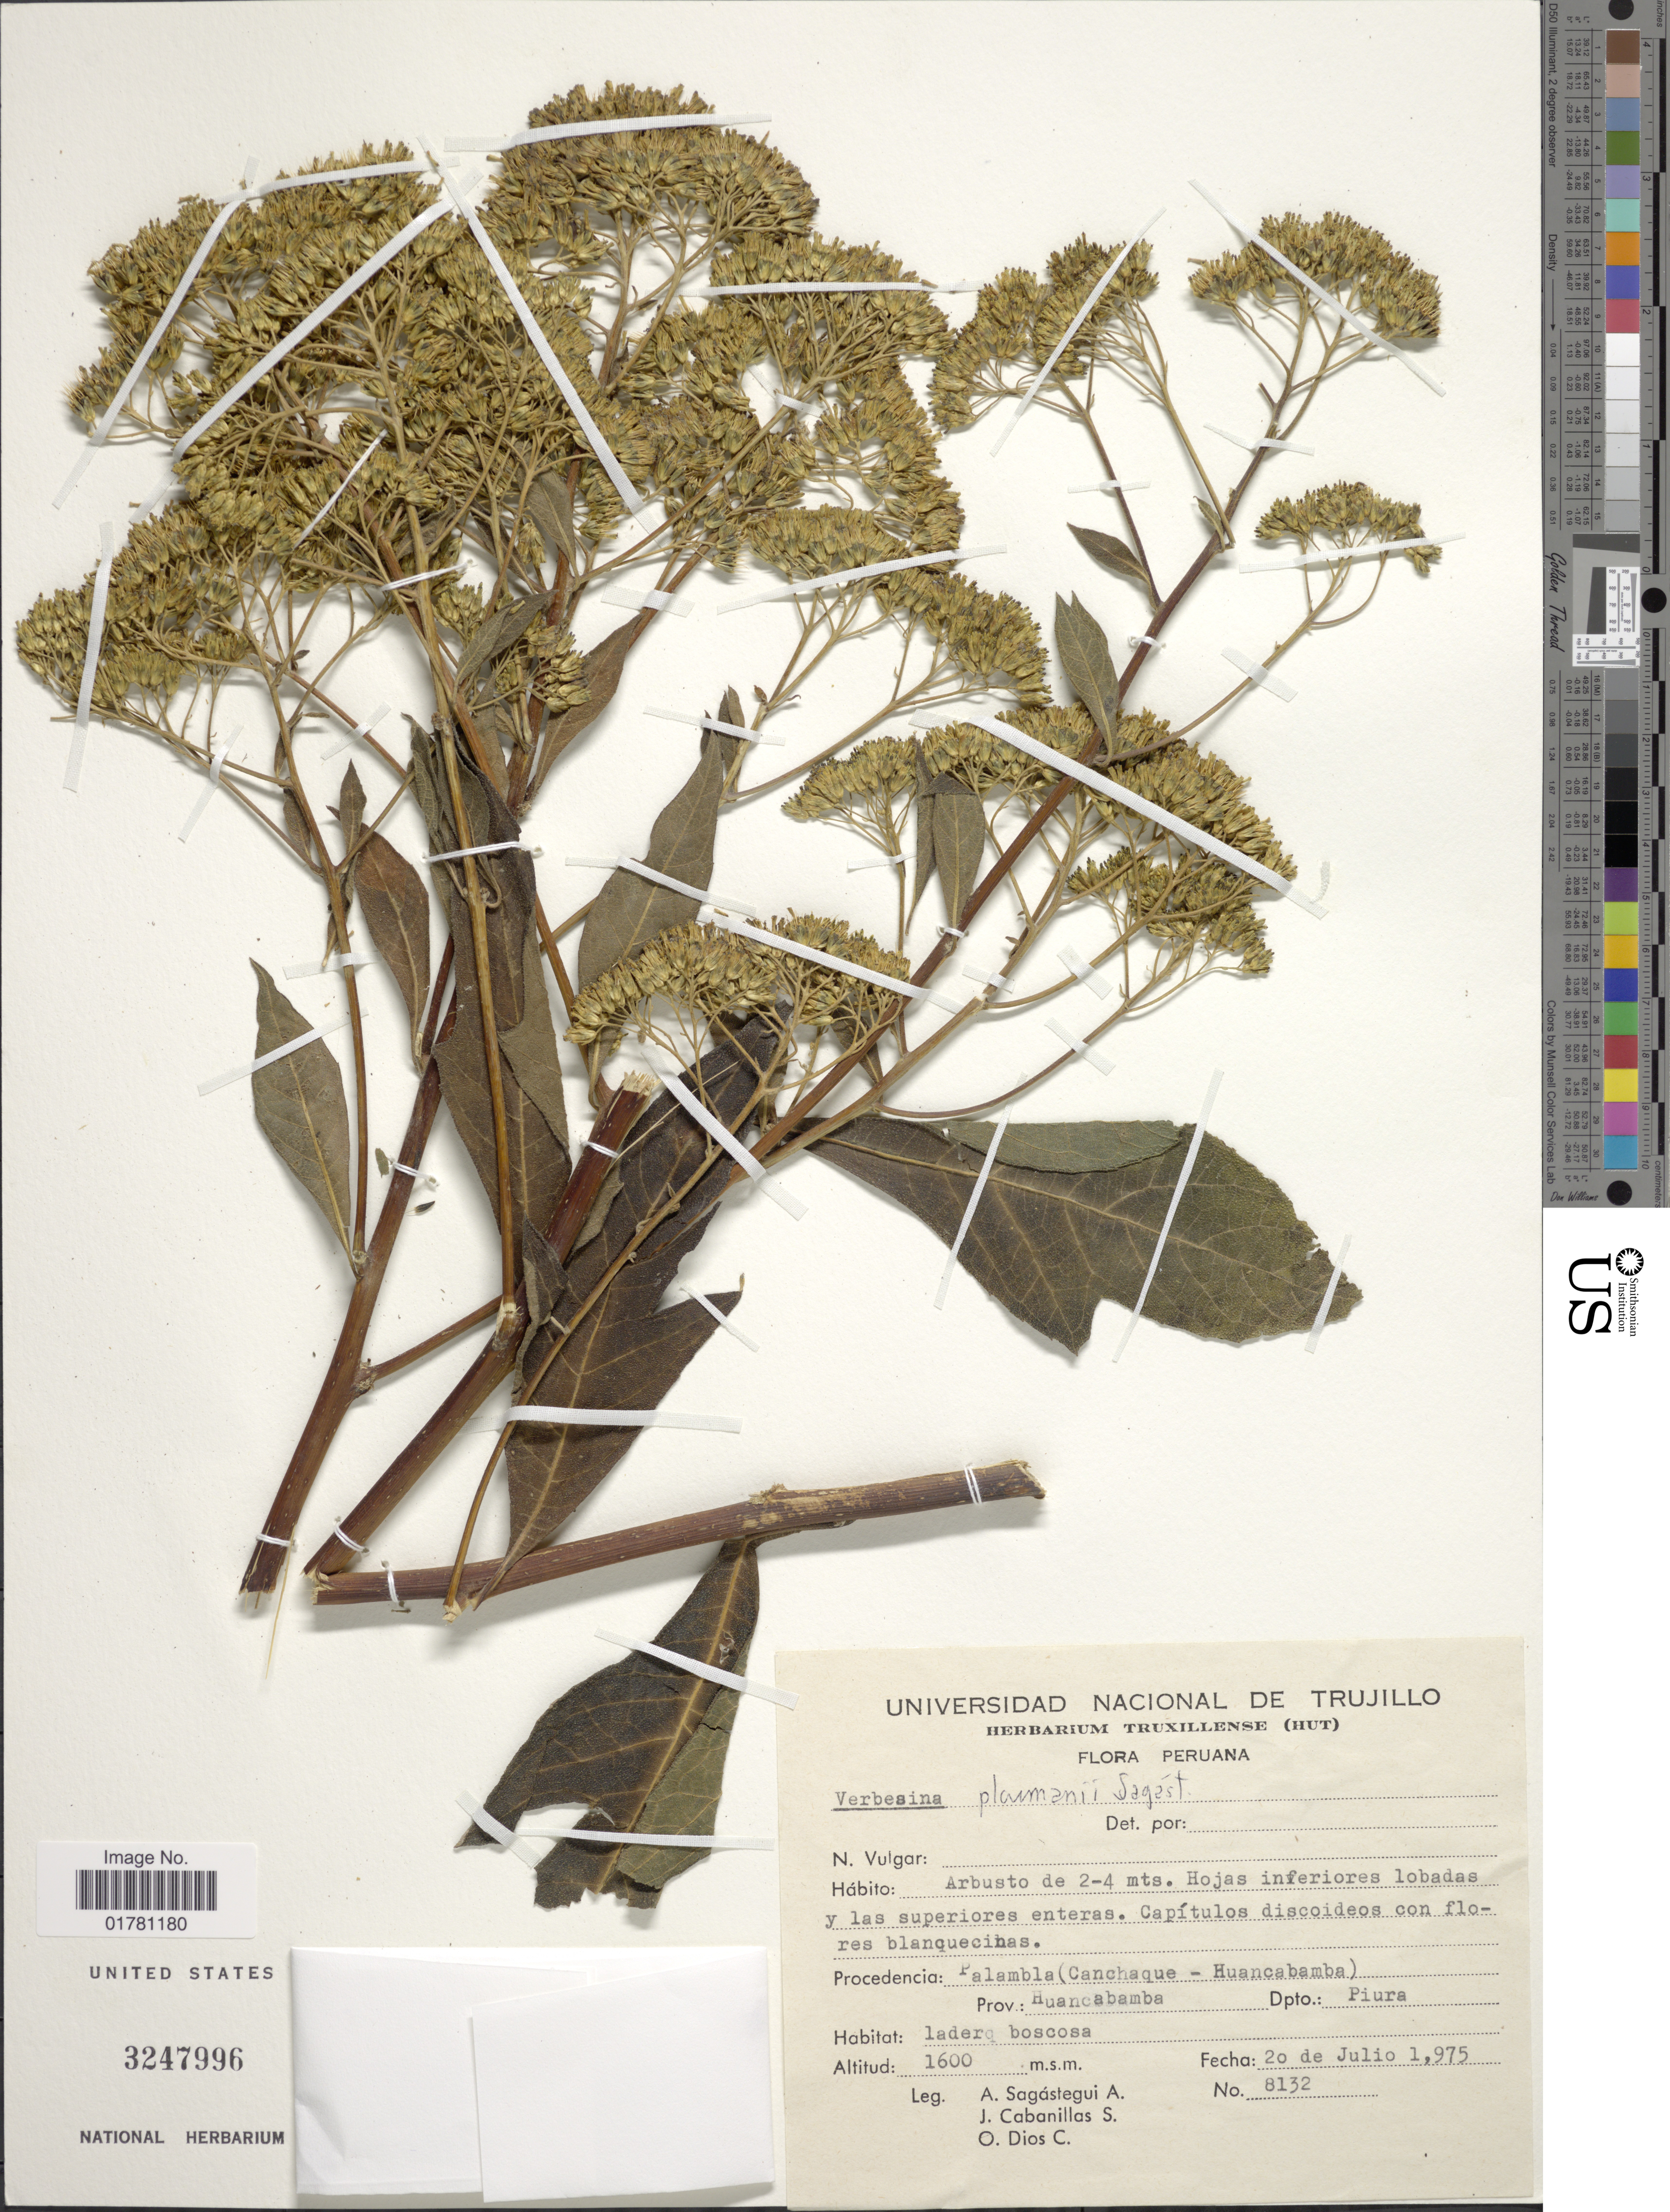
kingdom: Plantae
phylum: Tracheophyta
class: Magnoliopsida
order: Asterales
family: Asteraceae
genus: Verbesina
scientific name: Verbesina plowmanii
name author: Sagást.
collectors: A. Sagástegui A., J. Cabanillas S. & O. Dios C.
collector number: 8132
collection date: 1975-07-20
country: Peru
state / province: Piura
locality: Palambla (Canchaque - Huancabamba, Prov. Huancabamba, Dpto Piura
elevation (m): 1600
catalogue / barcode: US 3247996